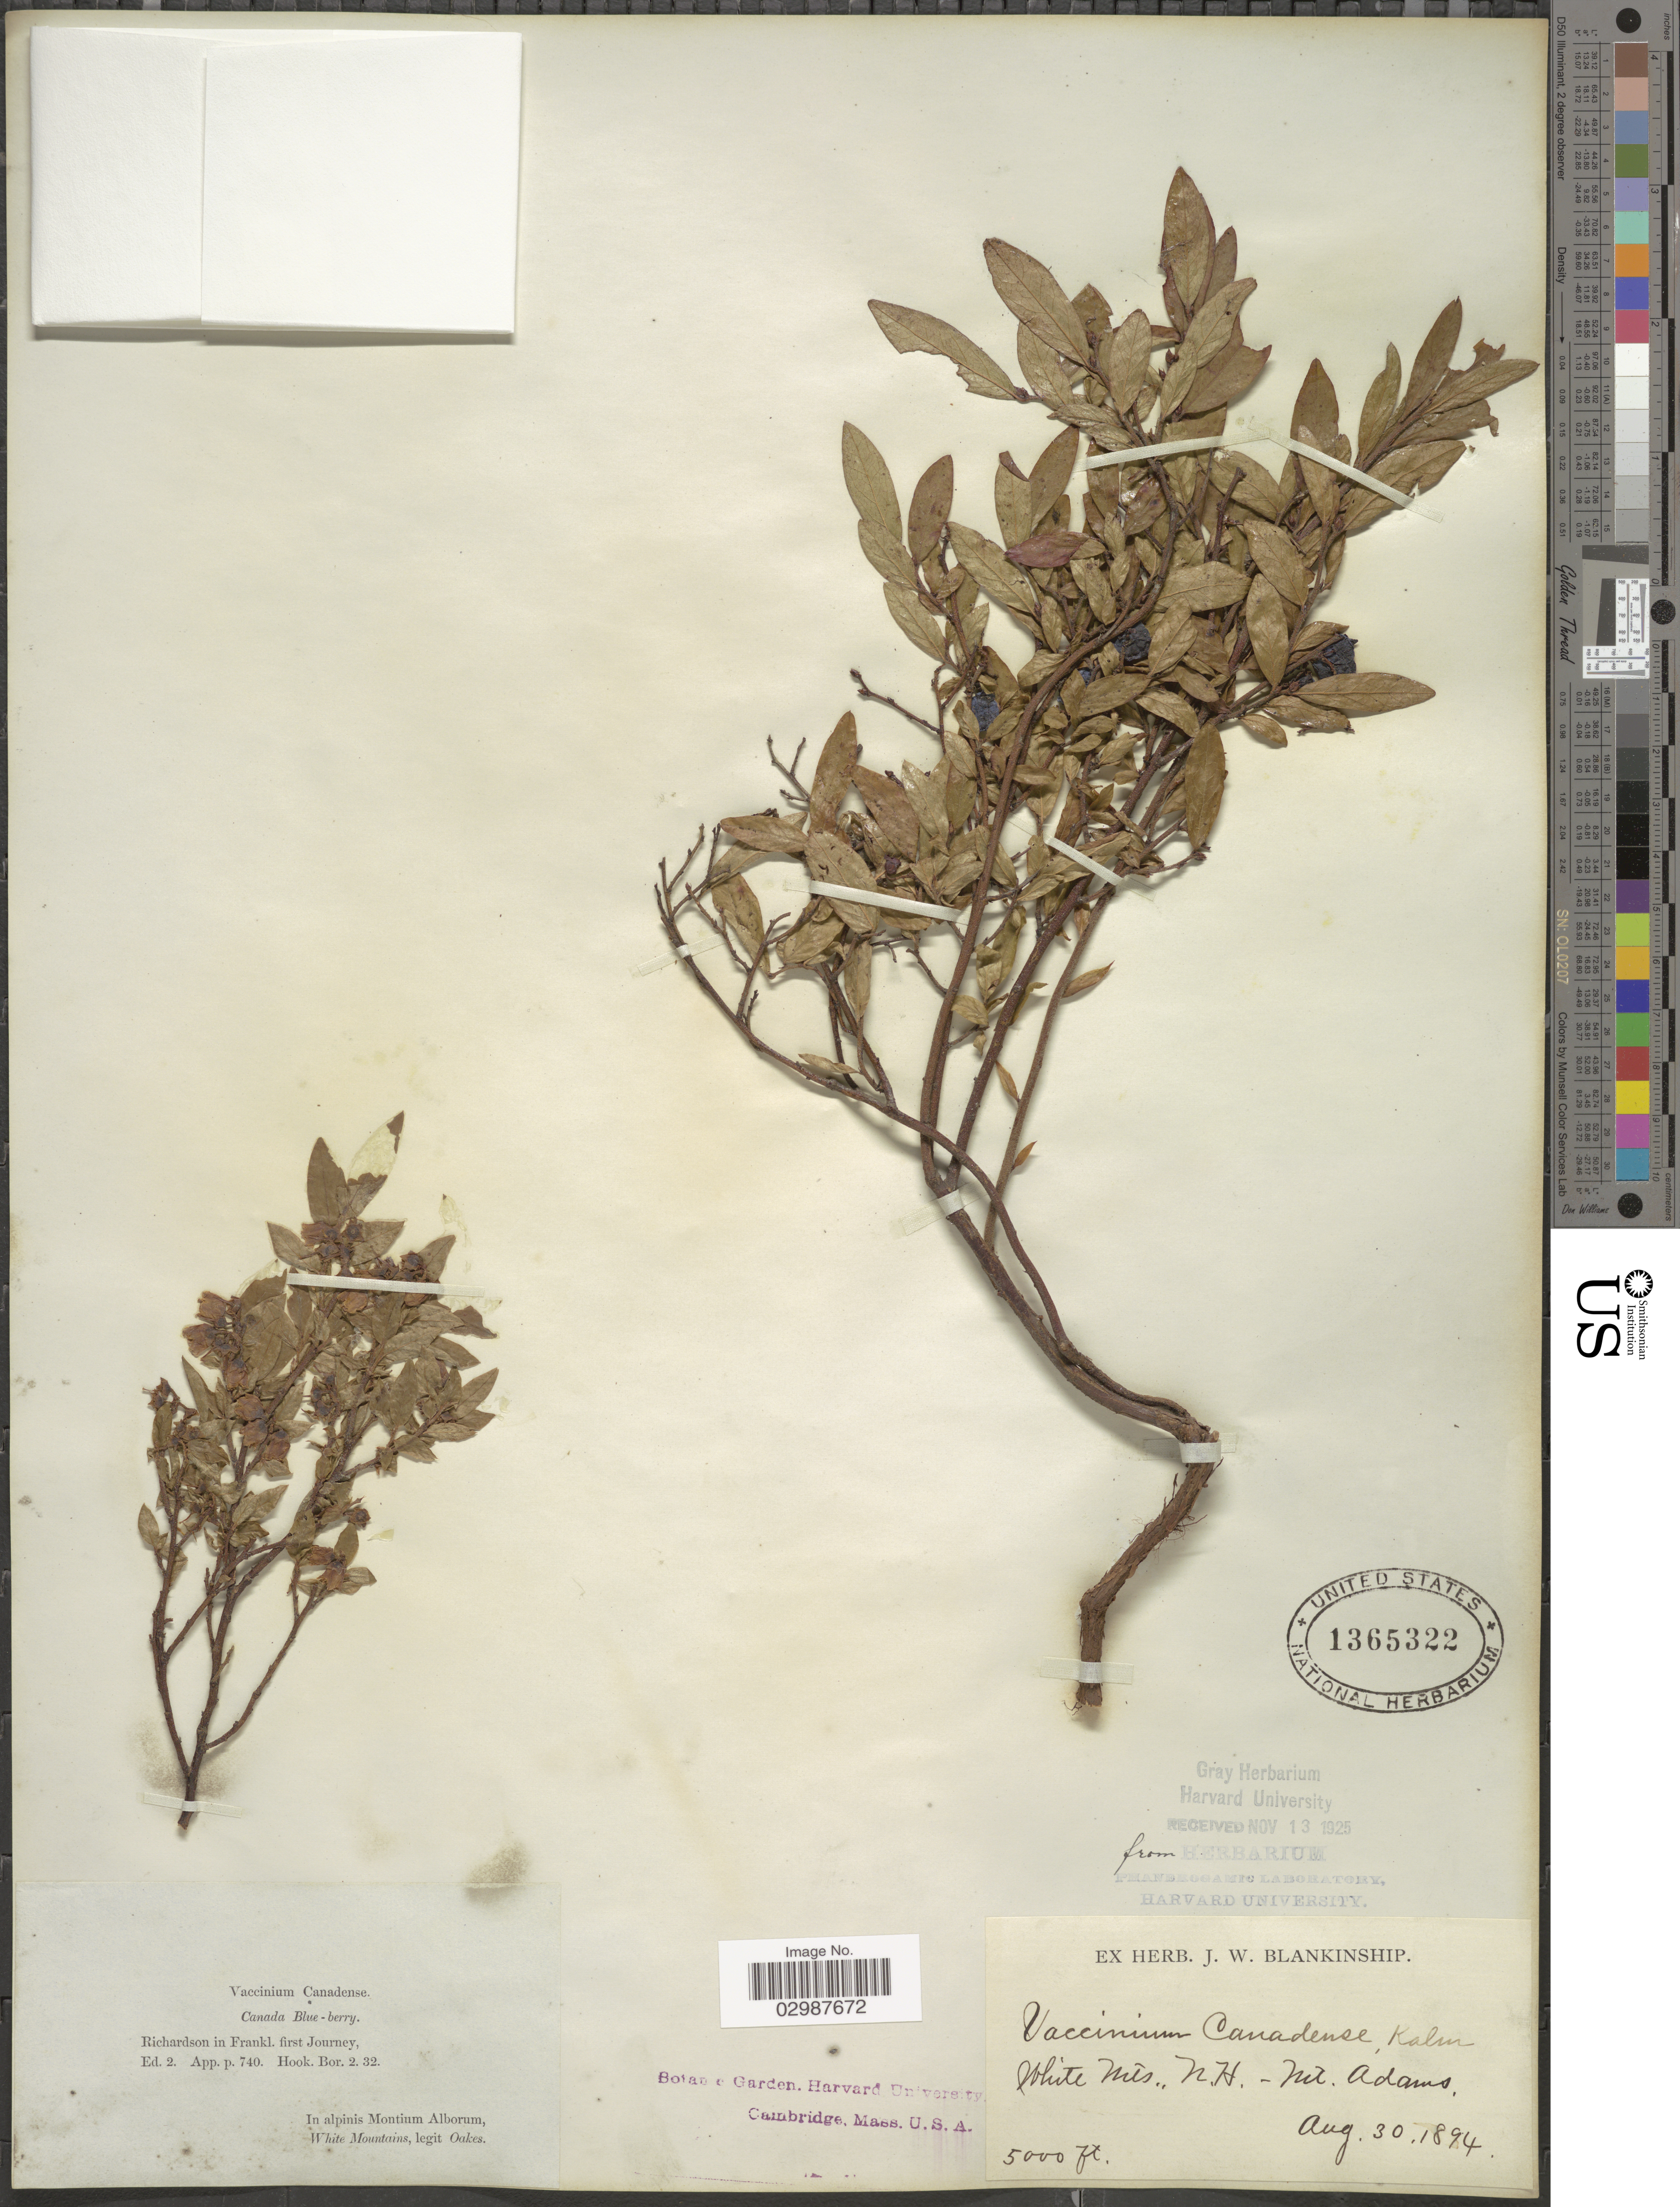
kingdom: Plantae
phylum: Tracheophyta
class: Magnoliopsida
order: Ericales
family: Ericaceae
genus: Vaccinium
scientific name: Vaccinium canadense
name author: Kalm ex Richardson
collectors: -. Oakes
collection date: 1894-08-30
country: United States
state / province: New Hampshire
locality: In alpinis Montium Alborum, White Mountains. Mt. Adams.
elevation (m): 1524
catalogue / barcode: US 1365322